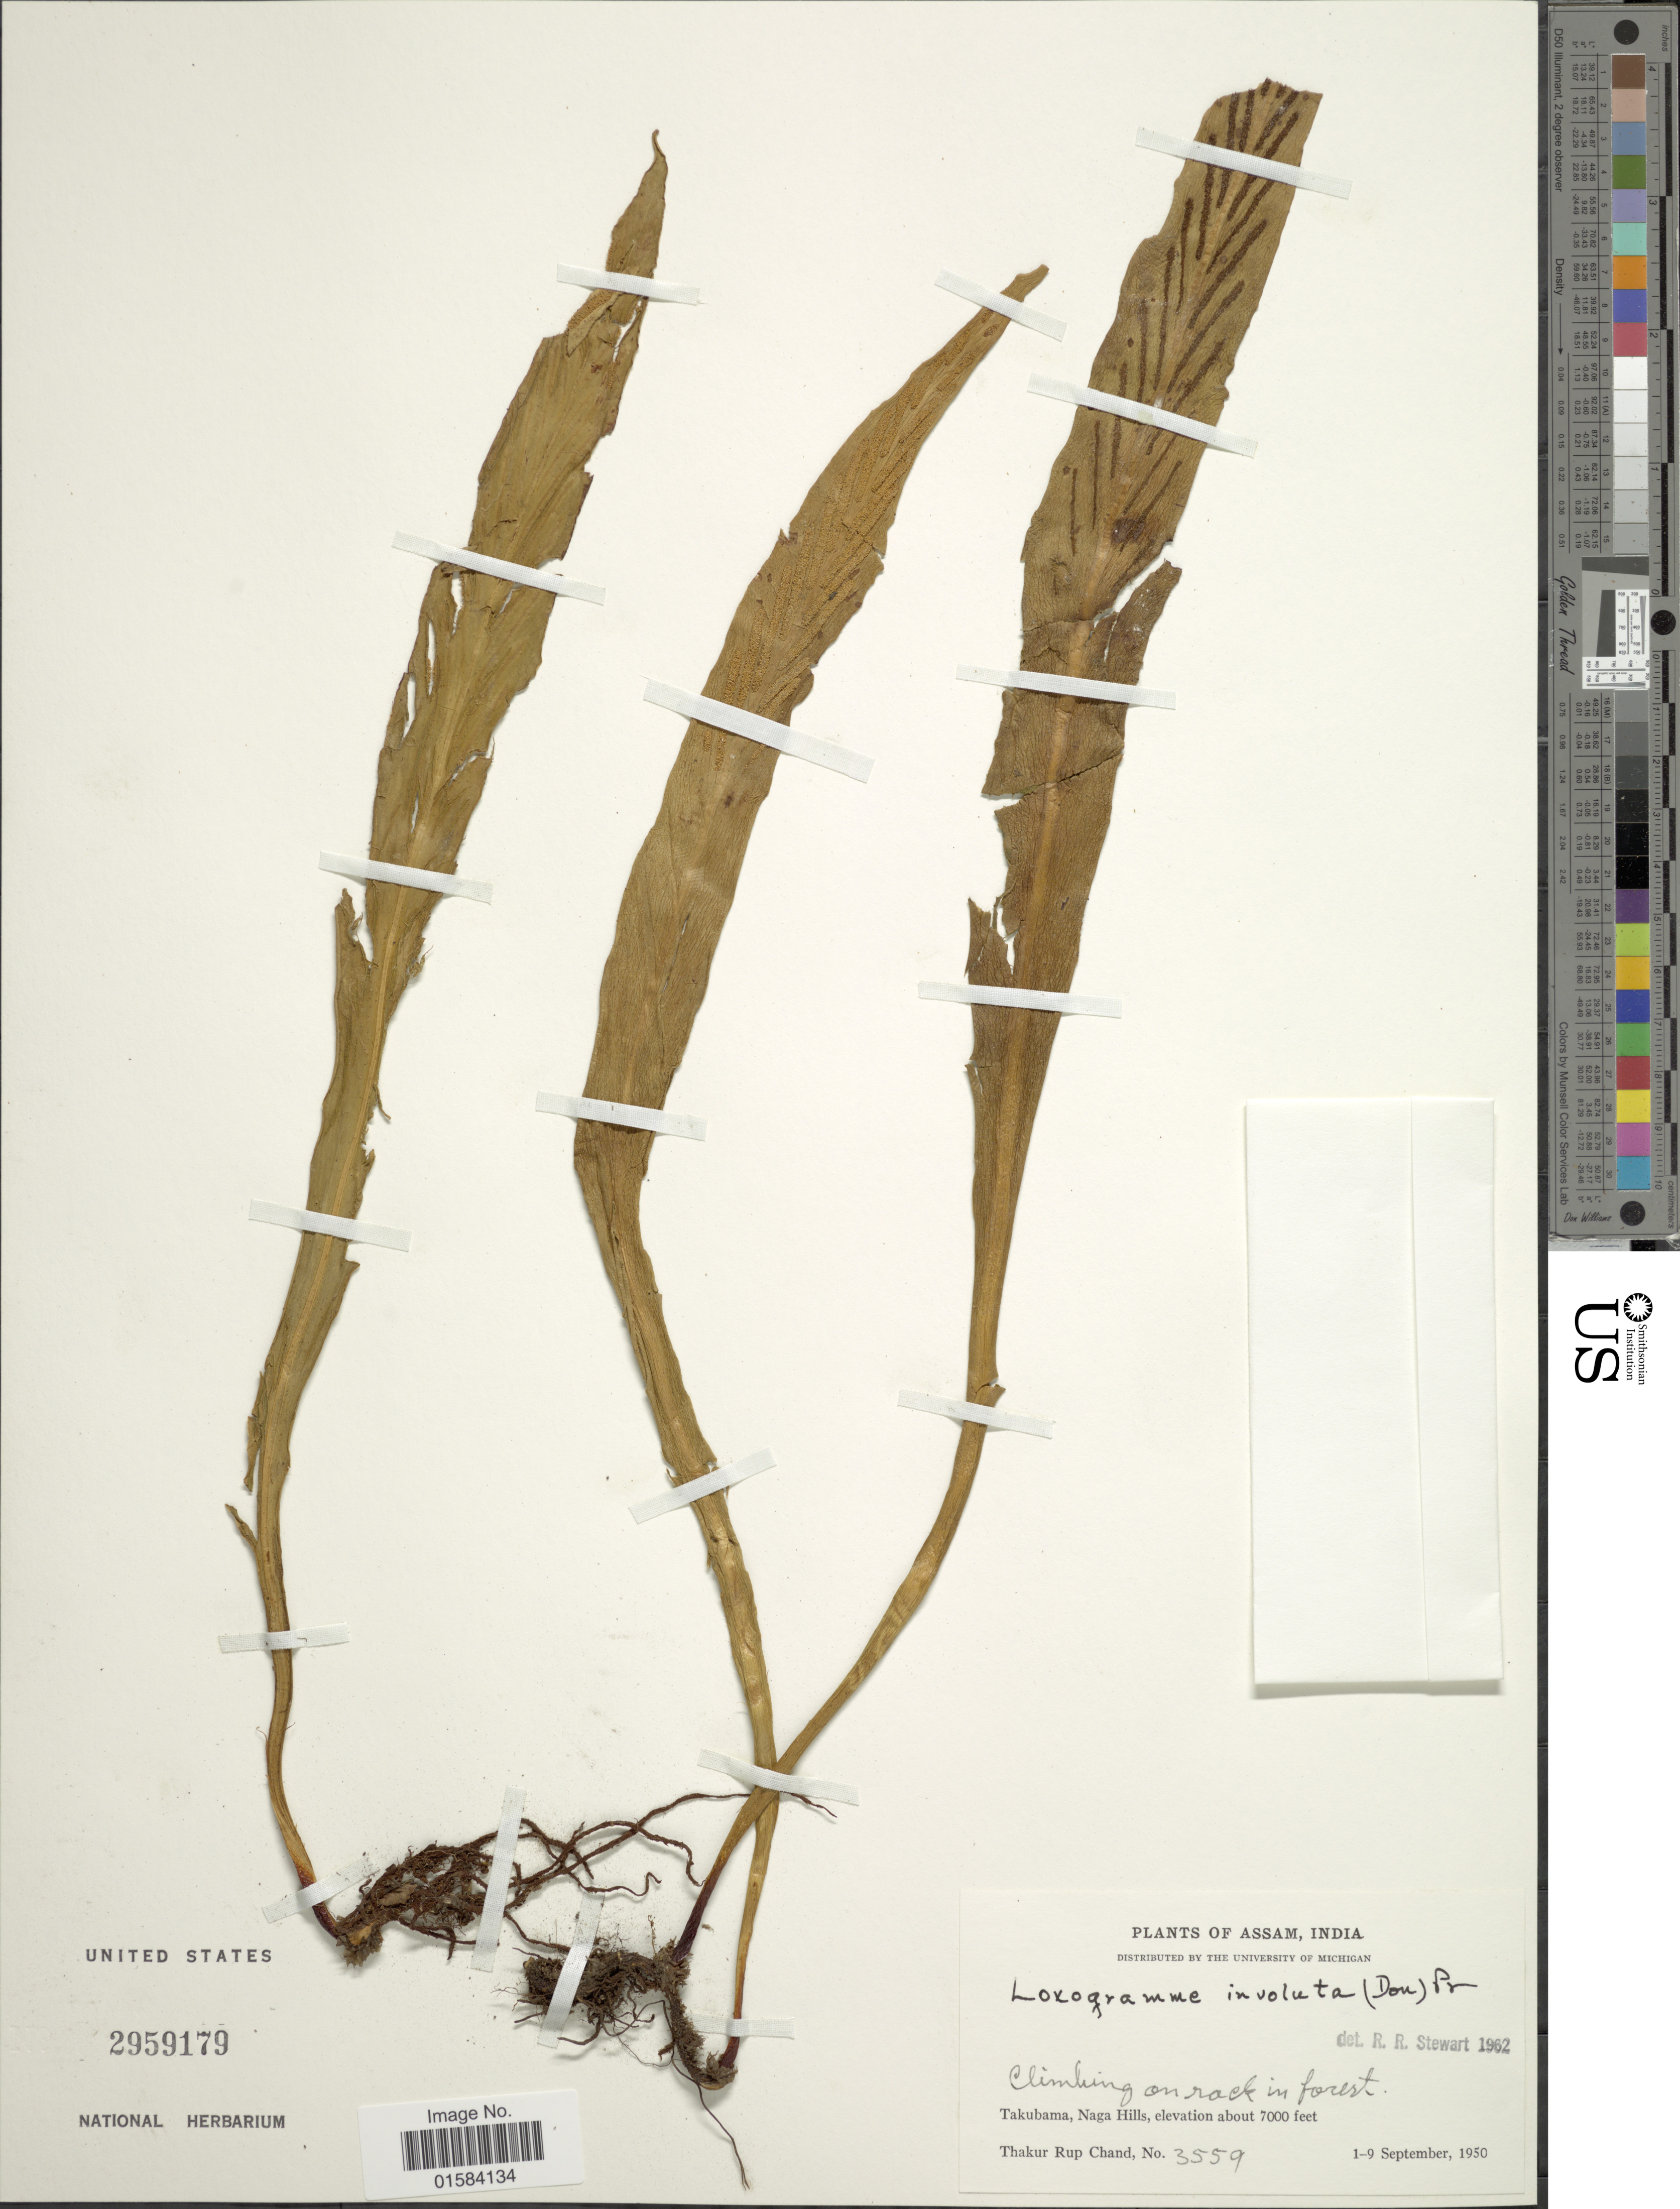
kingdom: Plantae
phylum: Tracheophyta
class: Polypodiopsida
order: Polypodiales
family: Polypodiaceae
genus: Loxogramme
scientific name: Loxogramme involuta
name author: (D. Don) C. Presl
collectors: T. R. Chand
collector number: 3559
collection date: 1950-09-01/1950-09-09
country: India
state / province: Assam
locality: Takumbama Naga Hill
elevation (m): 2134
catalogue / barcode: US 2959179